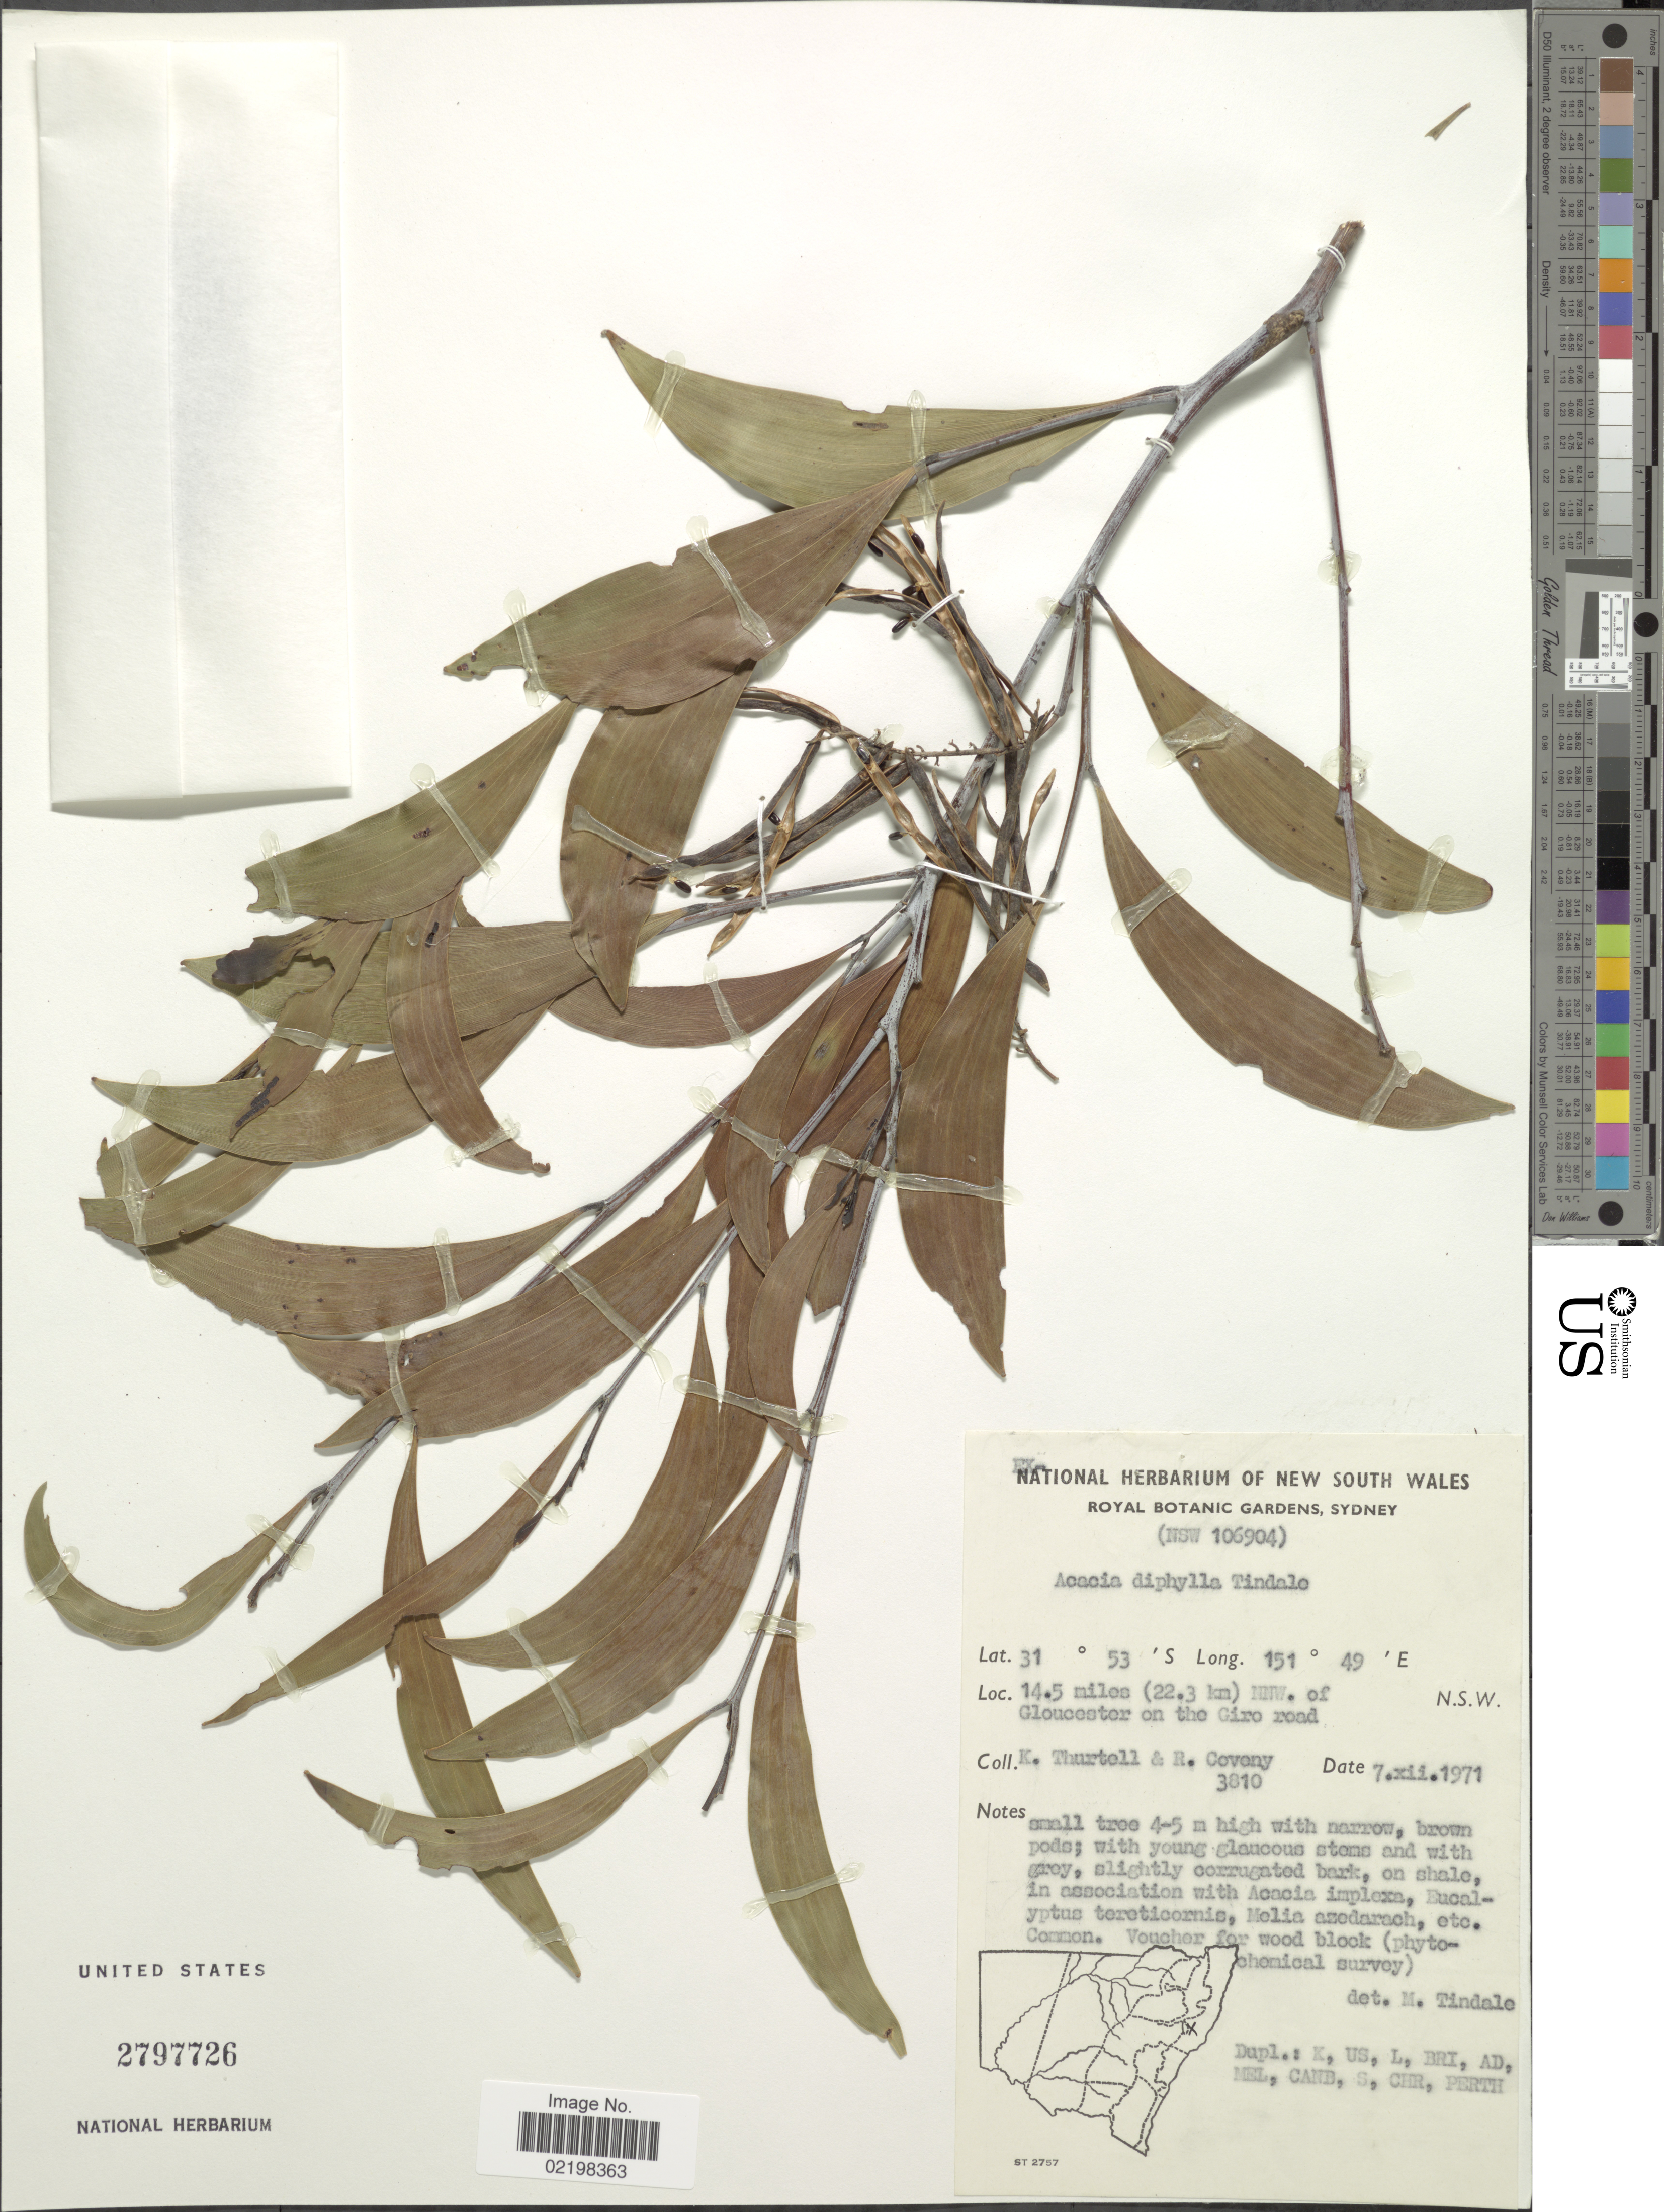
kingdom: Plantae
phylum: Tracheophyta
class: Magnoliopsida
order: Fabales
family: Fabaceae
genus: Acacia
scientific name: Acacia diphylla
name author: Tindale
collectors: K. Thurtell & R. Coveny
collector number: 3810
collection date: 1971-12-07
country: Australia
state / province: New South Wales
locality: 14.5 miles (22.3 km) NNW. of Gloucester on the Giro road N.S.W.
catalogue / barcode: US 2797726